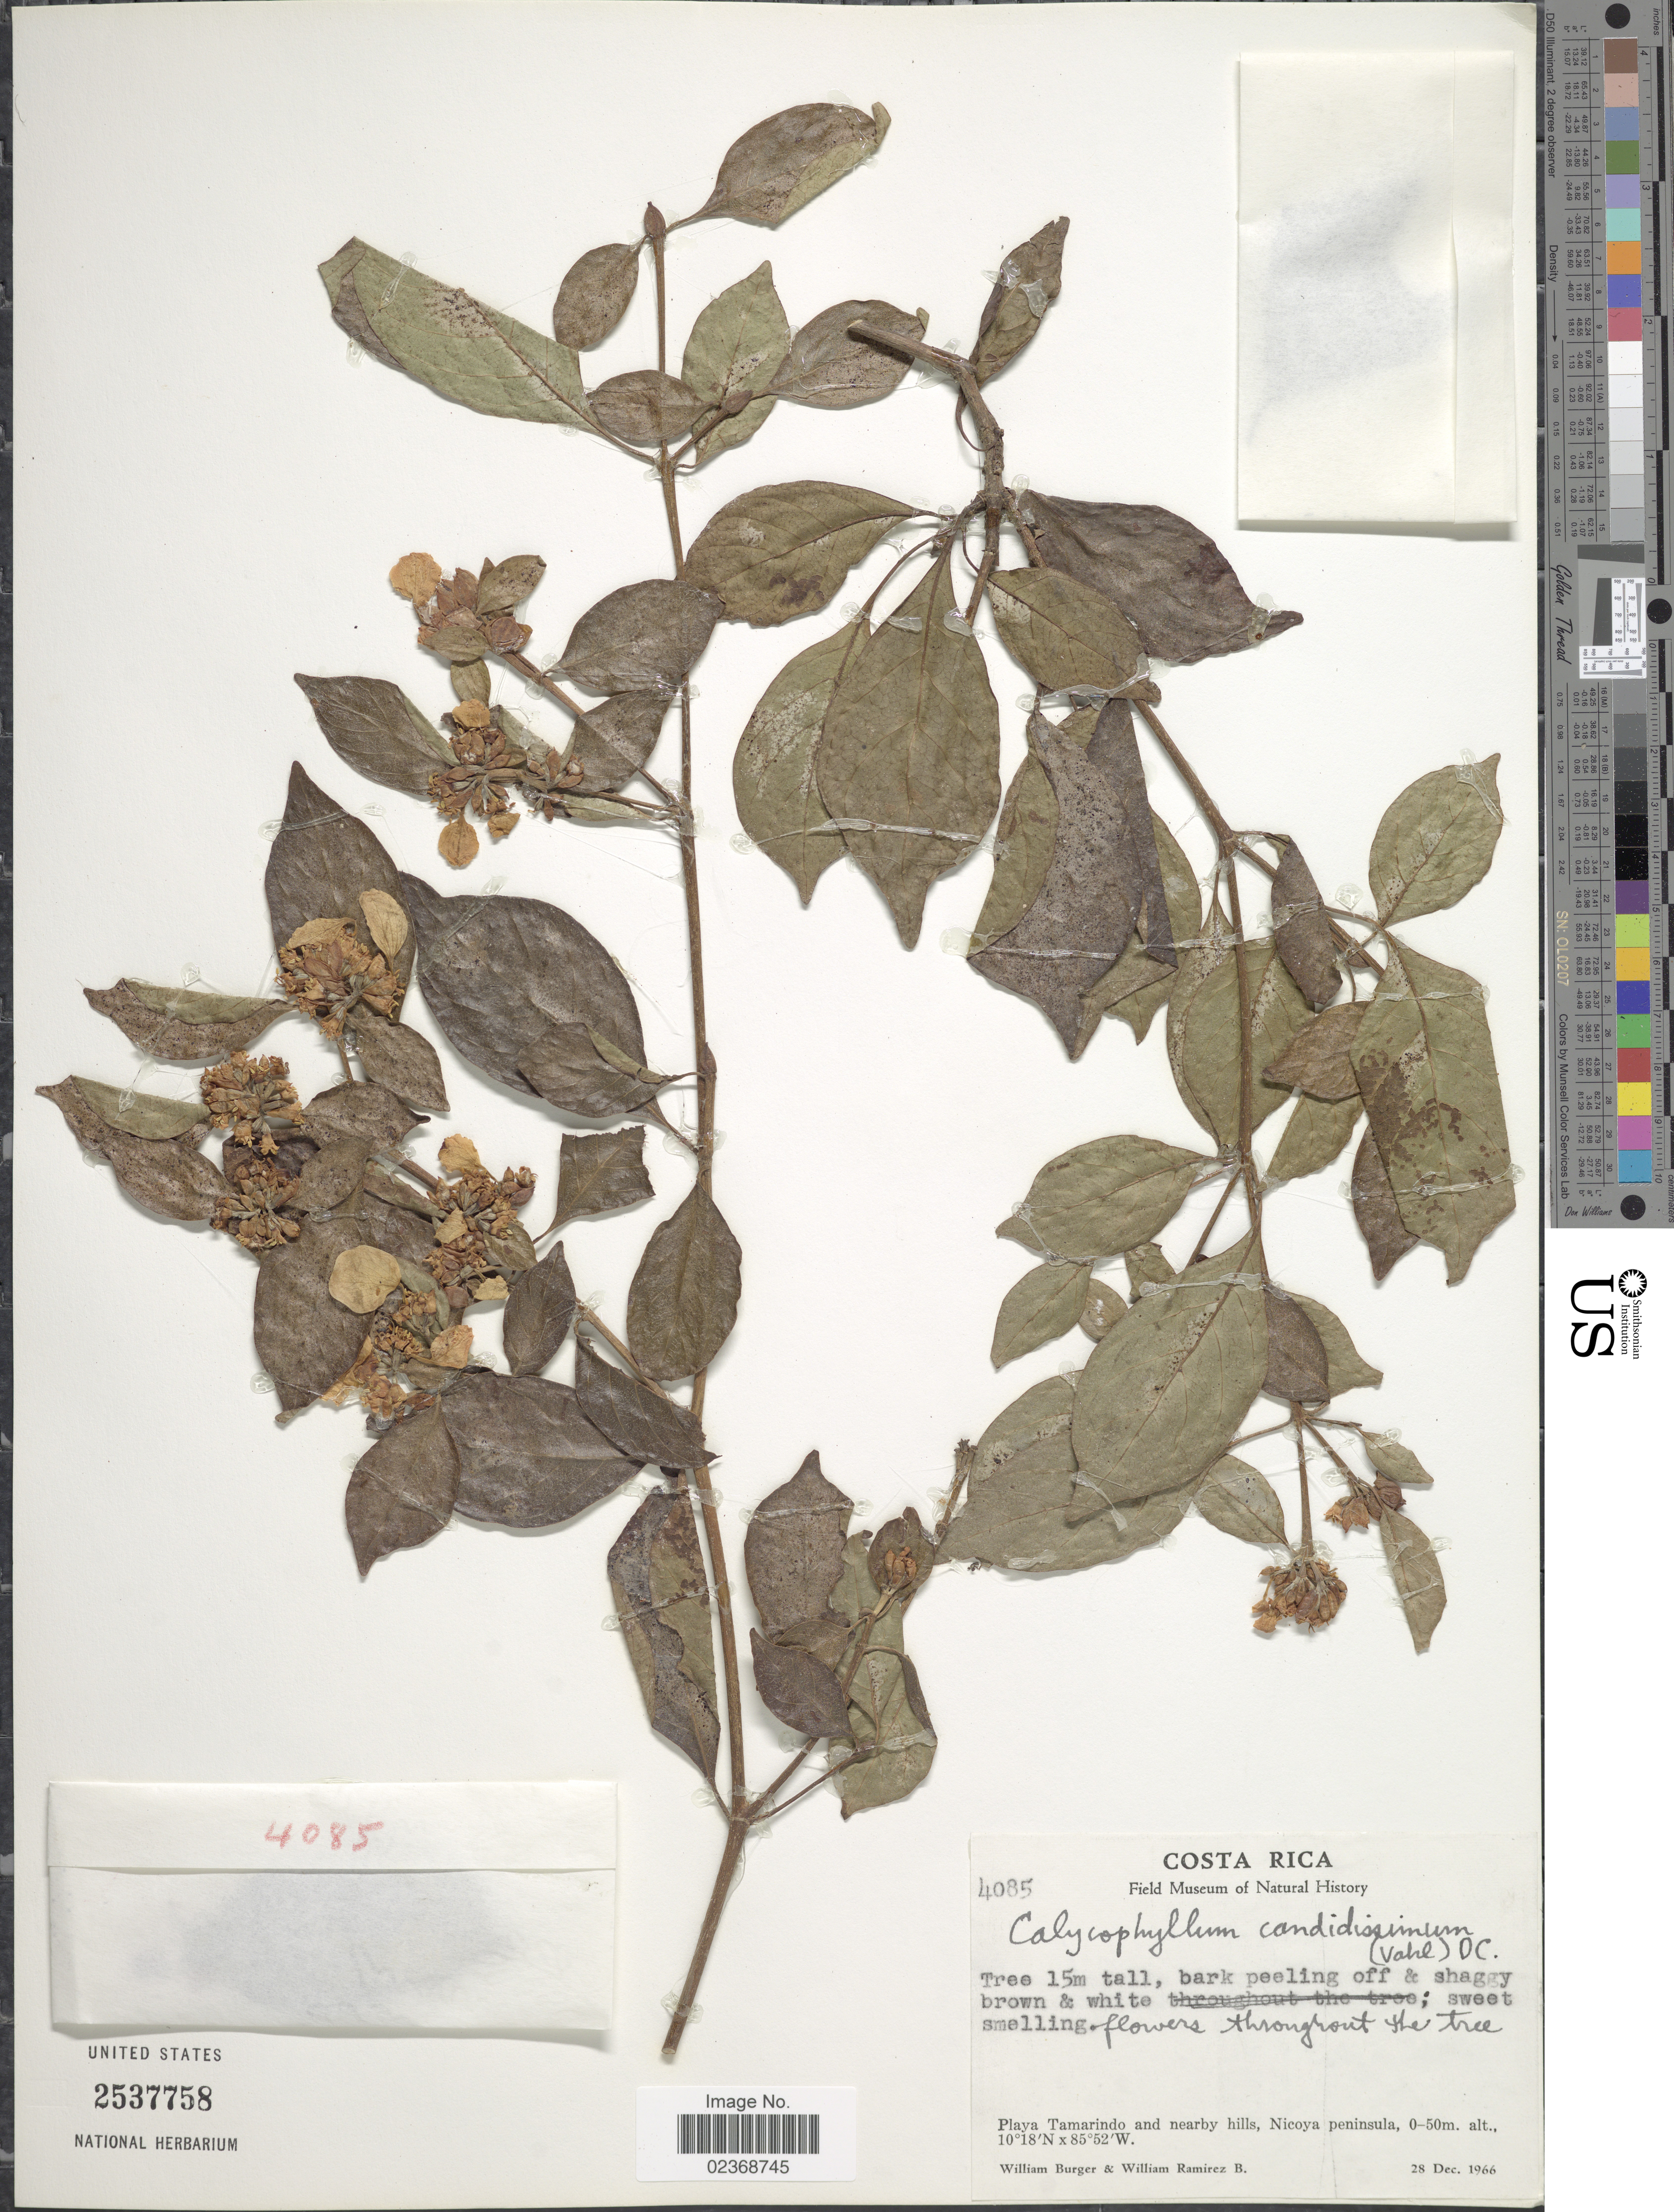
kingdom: Plantae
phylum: Tracheophyta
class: Magnoliopsida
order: Gentianales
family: Rubiaceae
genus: Calycophyllum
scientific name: Calycophyllum candidissimum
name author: (Vahl) DC.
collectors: W. Burger & W. Ramirez B.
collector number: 4085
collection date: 1966-12-28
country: Costa Rica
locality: Playa Tamarindo and nearby hills, Nicoya peninsula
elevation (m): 0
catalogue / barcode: US 2537758